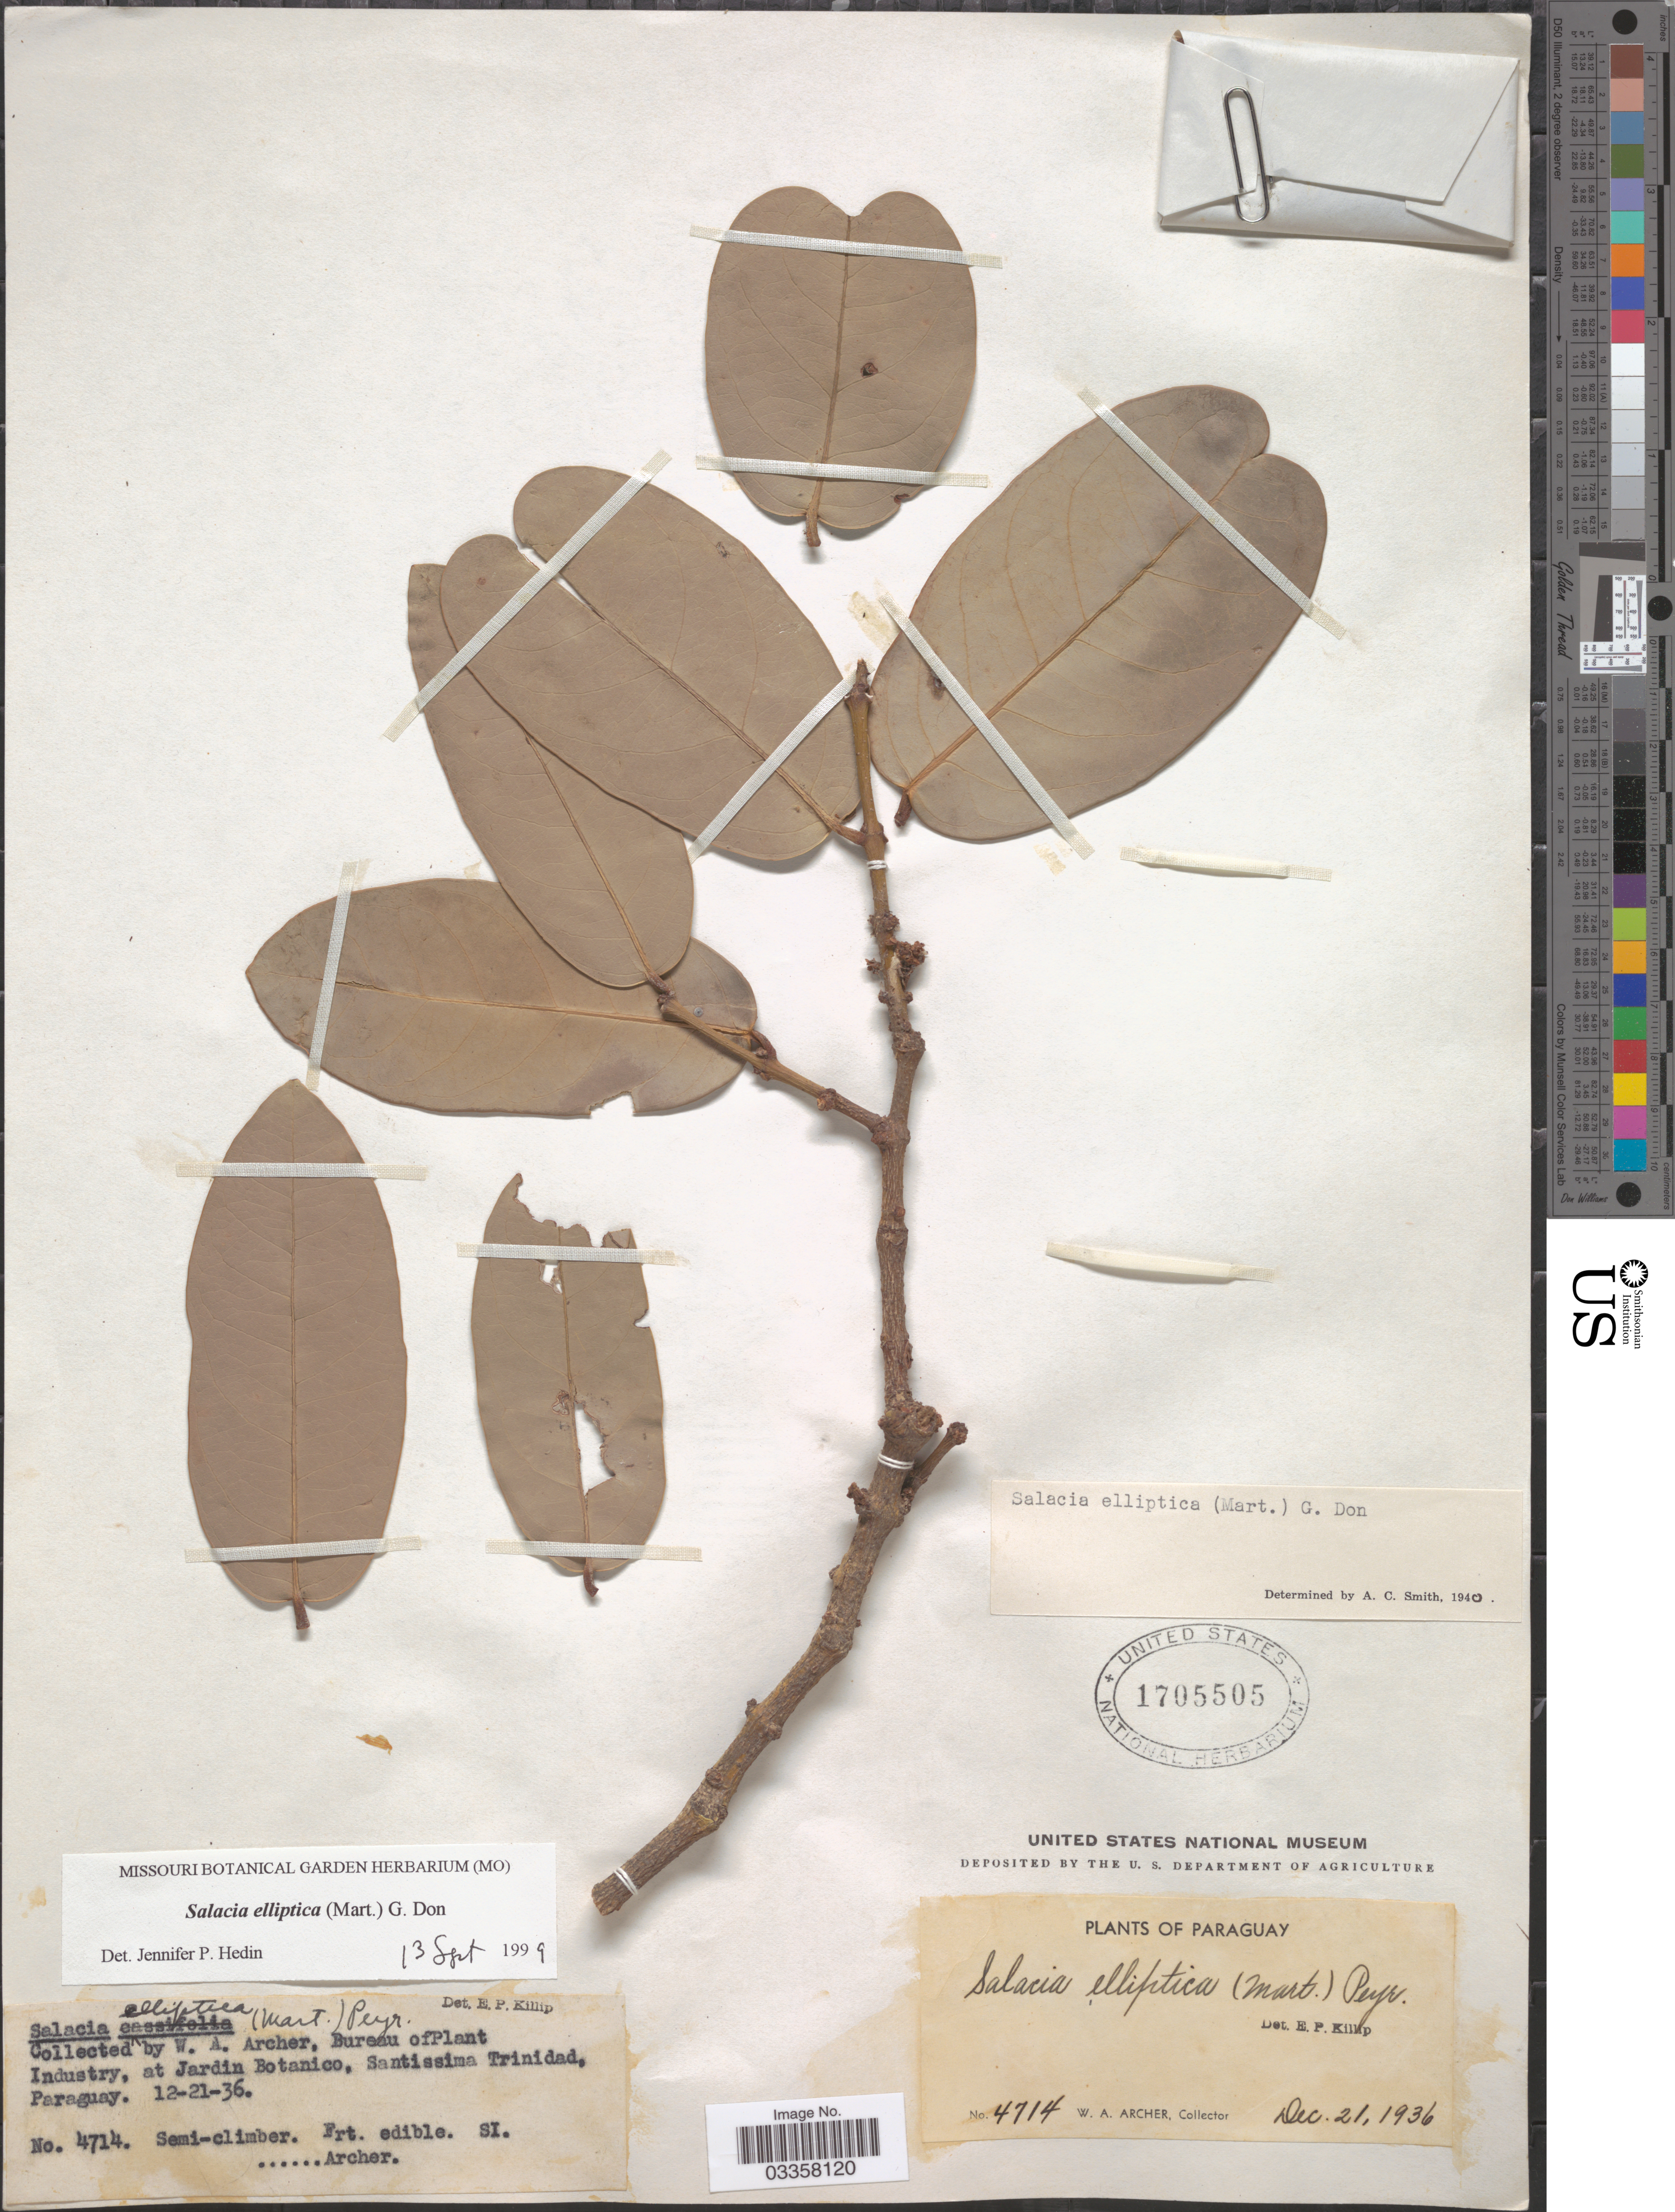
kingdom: Plantae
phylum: Tracheophyta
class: Magnoliopsida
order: Celastrales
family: Celastraceae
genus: Salacia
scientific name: Salacia elliptica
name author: (Mart. ex Schult.) G. Don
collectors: W. Archer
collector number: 4714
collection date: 1936-12-21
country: Paraguay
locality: At Jardin Botanico, Santissima Trinidad.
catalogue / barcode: US 1705505